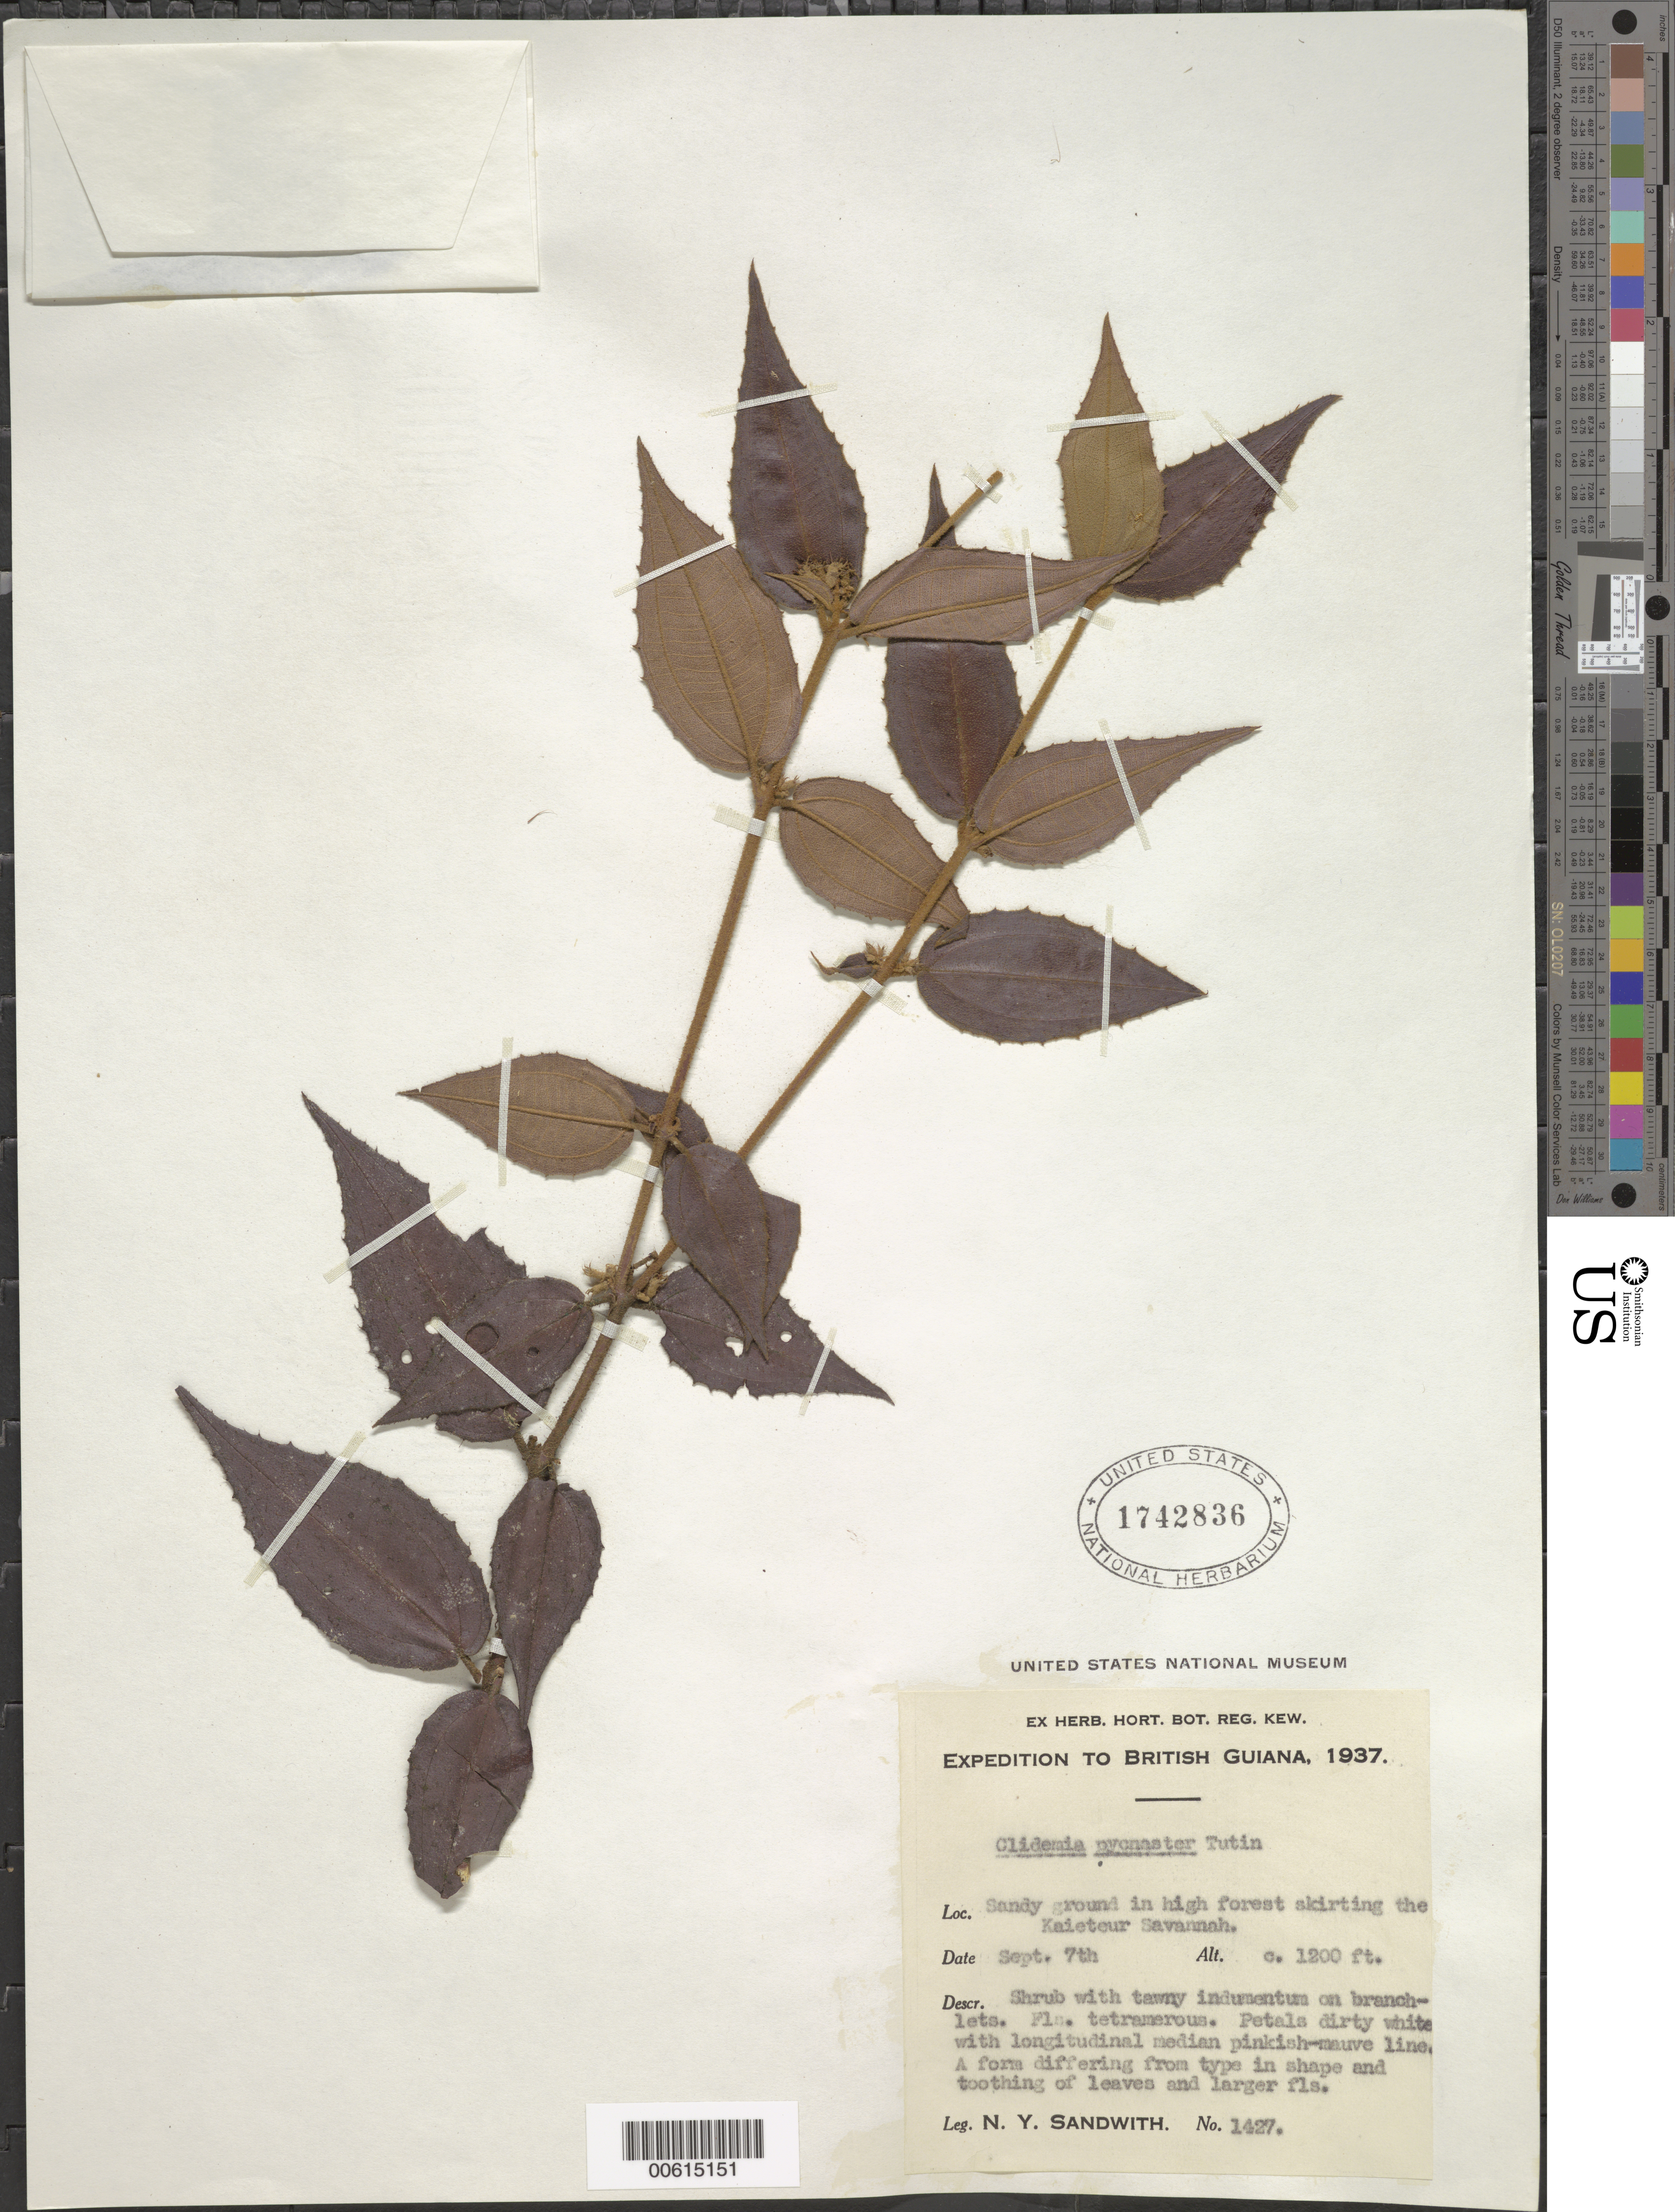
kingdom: Plantae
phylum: Tracheophyta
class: Magnoliopsida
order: Myrtales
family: Melastomataceae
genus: Clidemia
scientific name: Clidemia pycnaster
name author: Tutin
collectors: N. Y. Sandwith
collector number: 1427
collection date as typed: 7-Sep-37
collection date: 1937-09-07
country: Guyana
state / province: Potaro-Siparuni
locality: Kaieteur Savanna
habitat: Sandy ground in high forest skirting the savanna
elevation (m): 366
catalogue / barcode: US 1742836